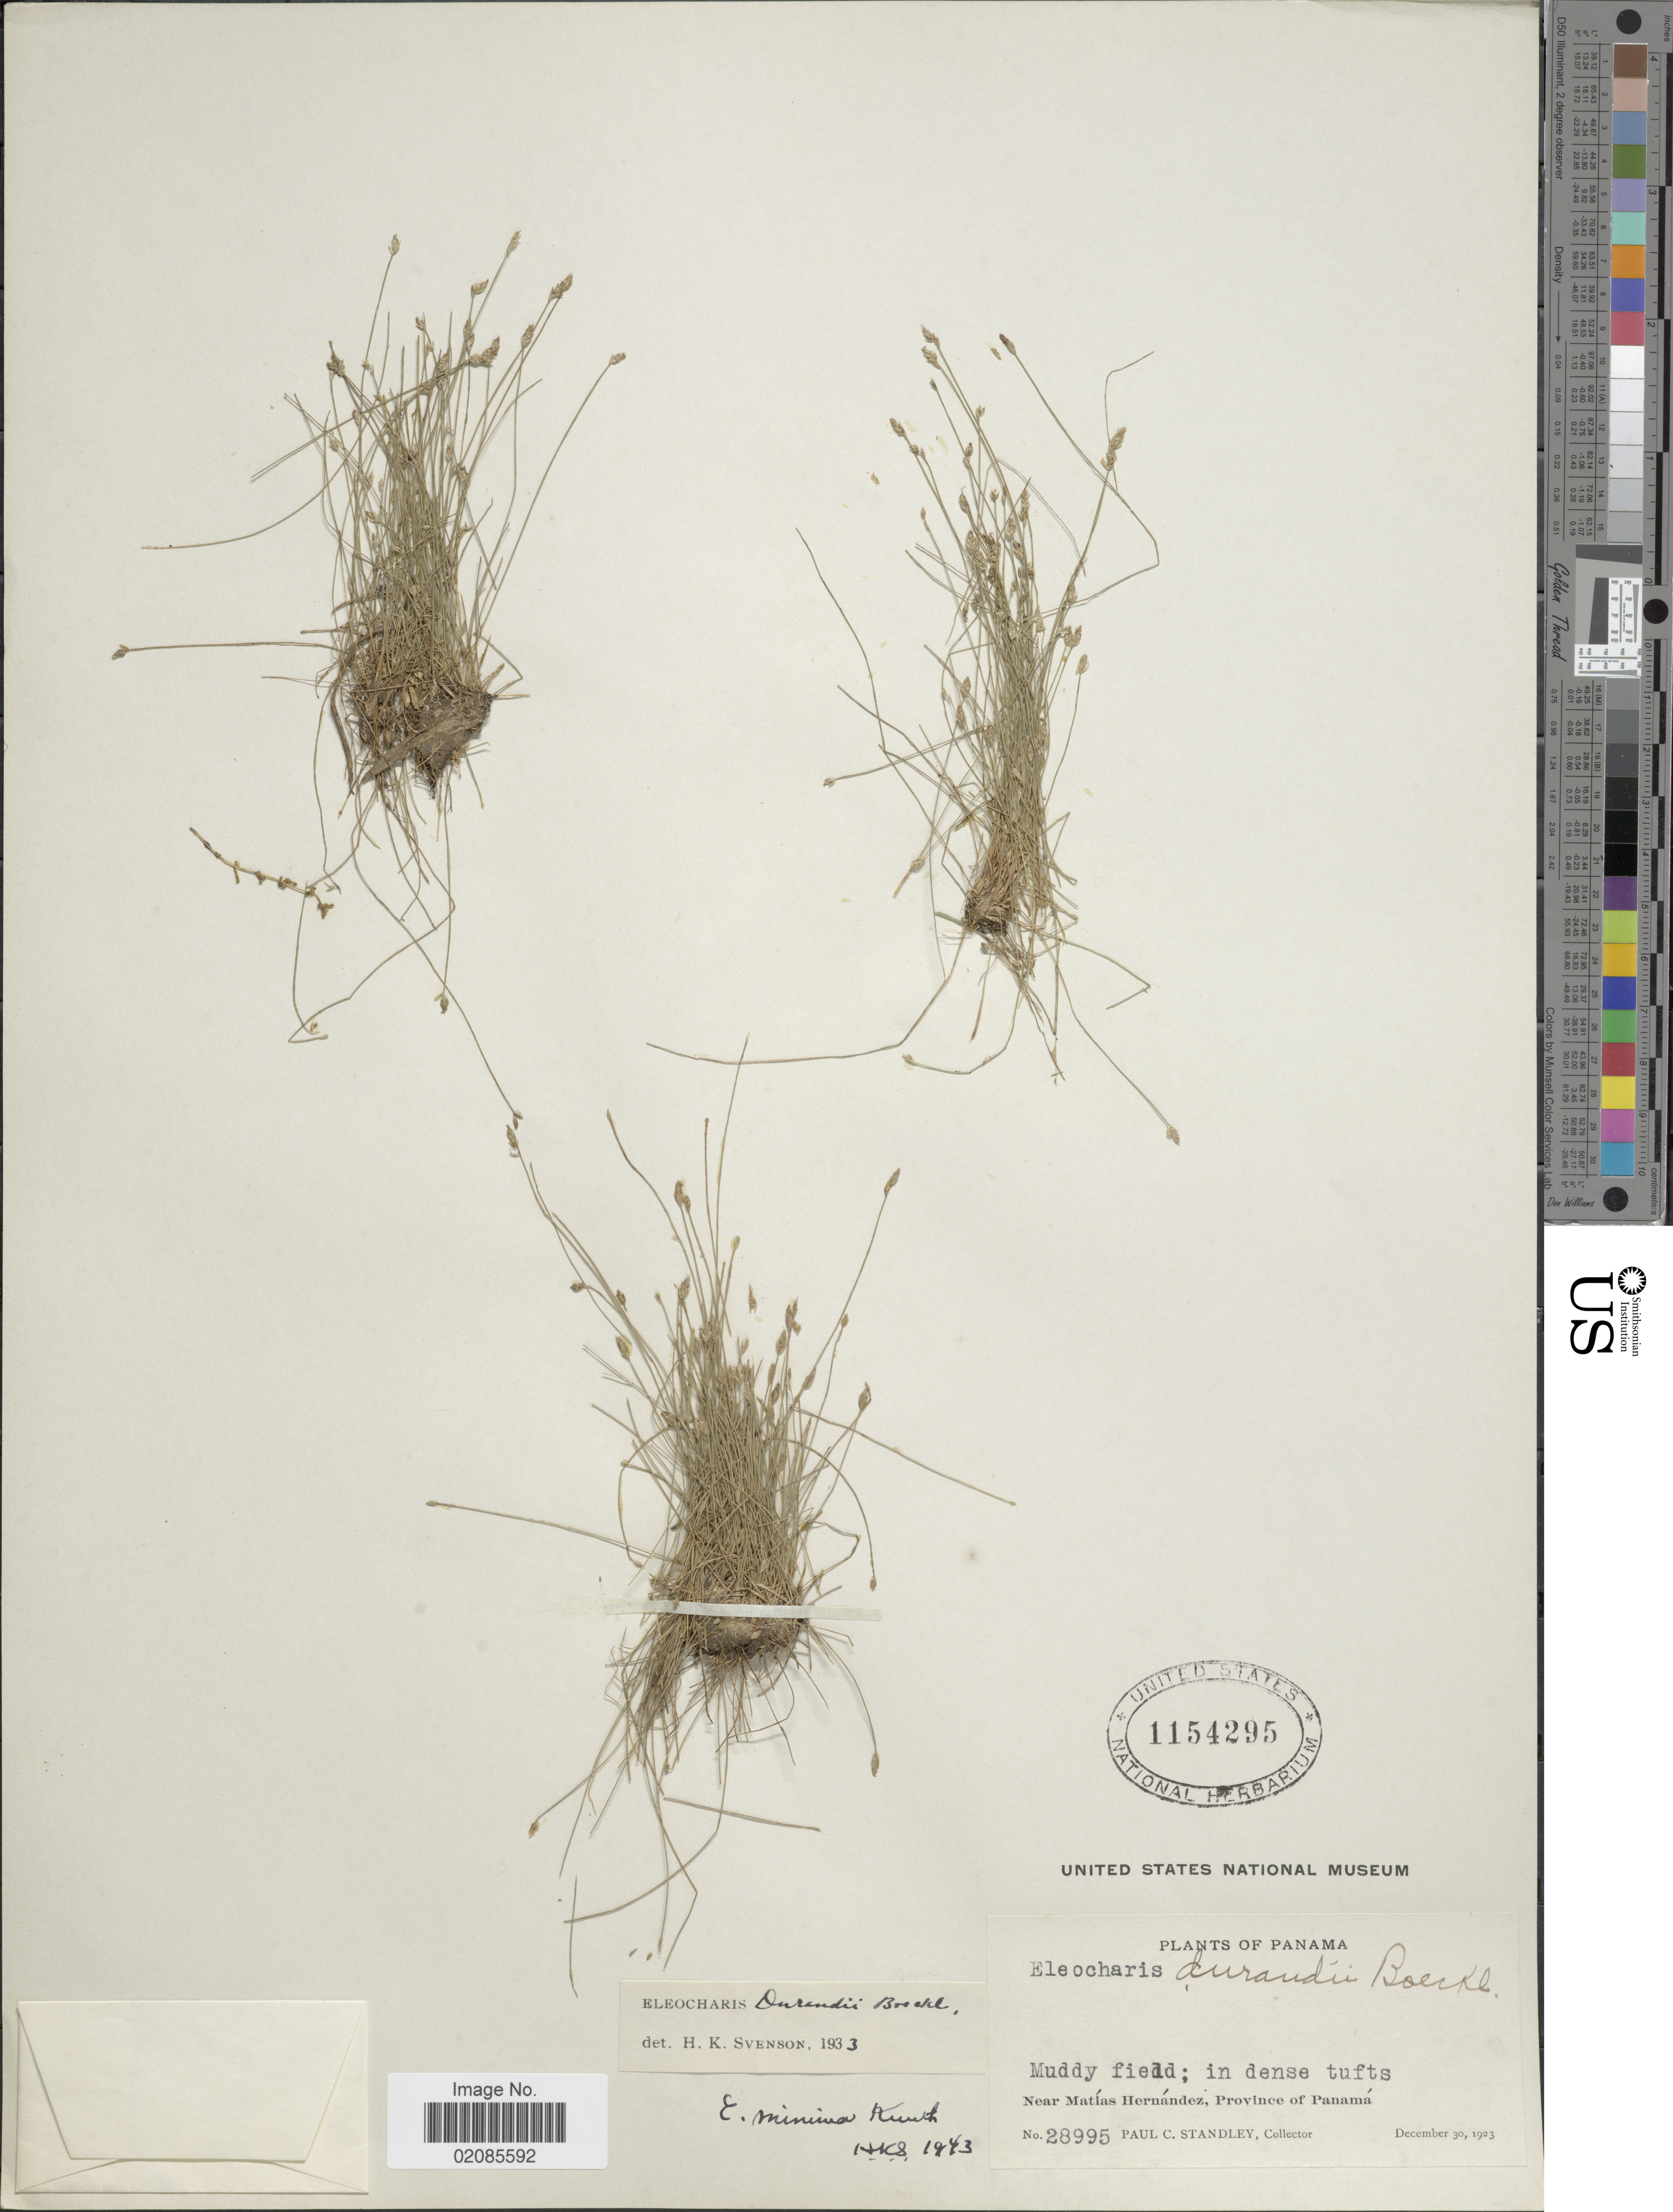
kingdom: Plantae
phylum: Tracheophyta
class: Liliopsida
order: Poales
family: Cyperaceae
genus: Eleocharis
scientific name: Eleocharis minima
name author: Kunth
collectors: P. C. Standley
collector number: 28995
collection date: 1923-12-30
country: Panama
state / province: Panamá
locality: Muddy field, Near Matias Hernandez.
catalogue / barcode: US 1154295